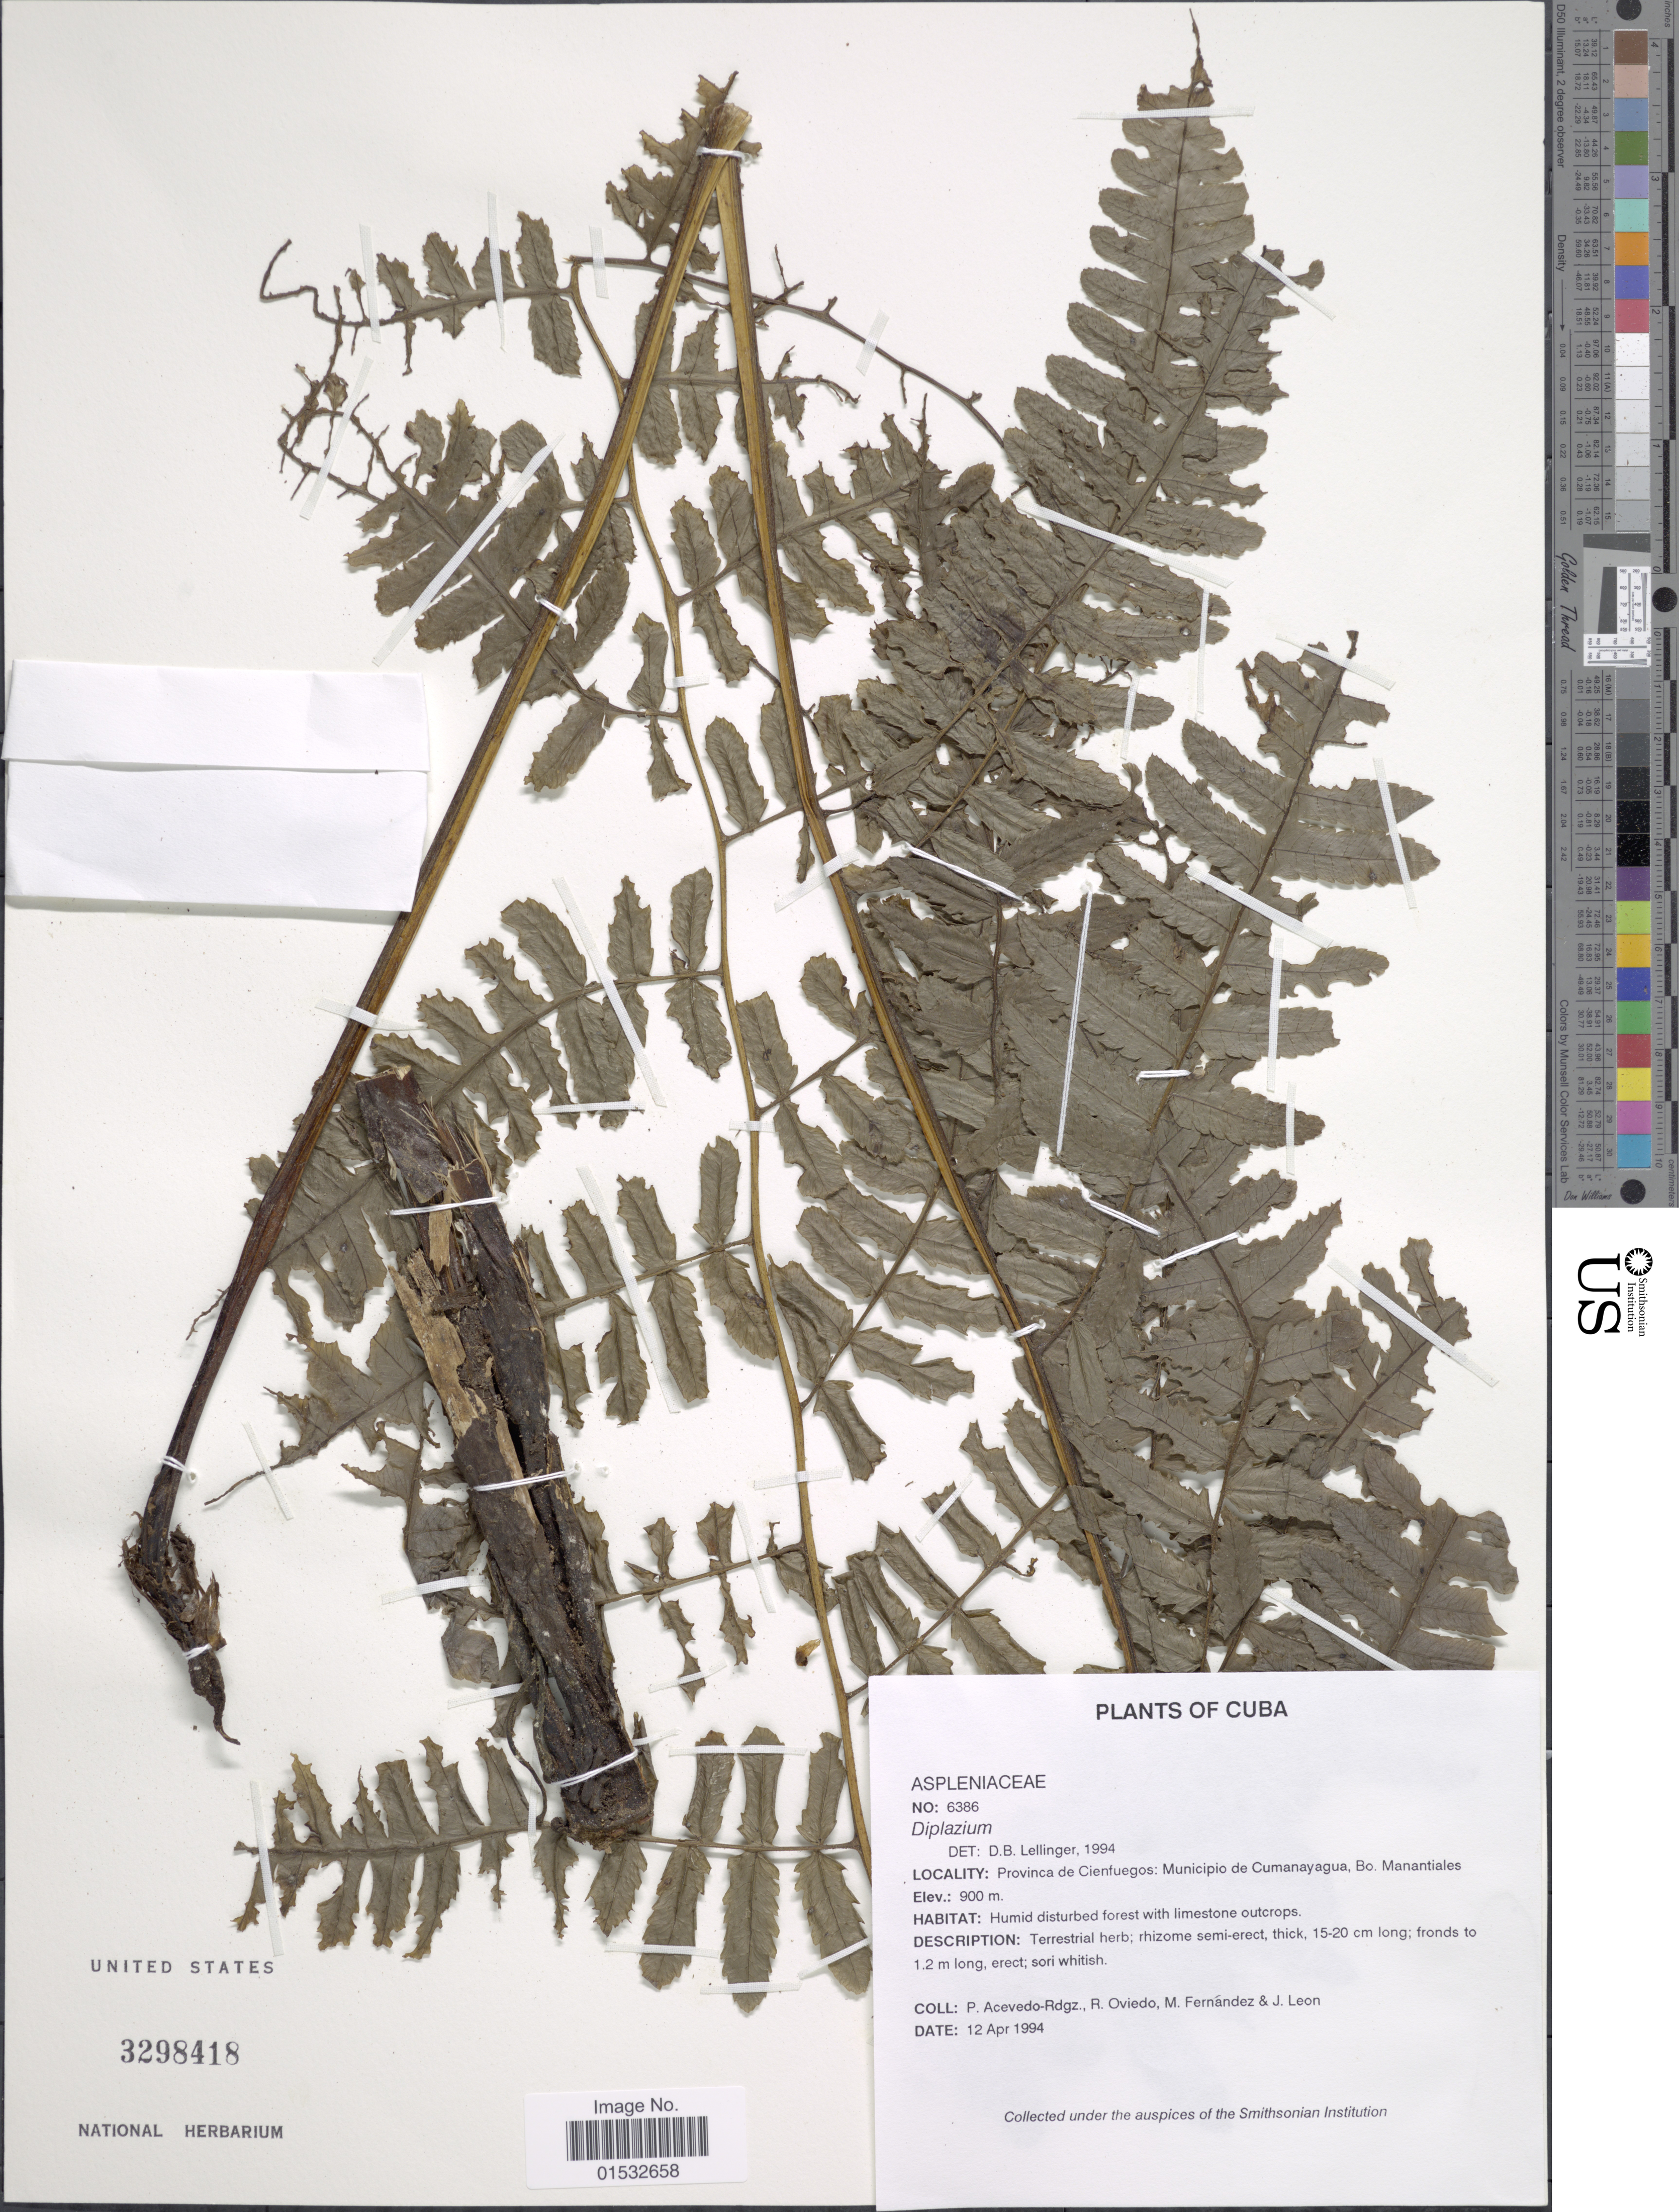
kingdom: Plantae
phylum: Tracheophyta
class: Polypodiopsida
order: Polypodiales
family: Athyriaceae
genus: Diplazium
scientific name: Diplazium sp.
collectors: P. Acevedo-Rodr., R. Oviedo, M. Fernández & J. León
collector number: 6386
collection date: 1994-04-12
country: Cuba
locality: Provinca de Cienfuegos: Municipio de Cumanayagua, Bo. Manantiales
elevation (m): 900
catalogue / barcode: US 3298418